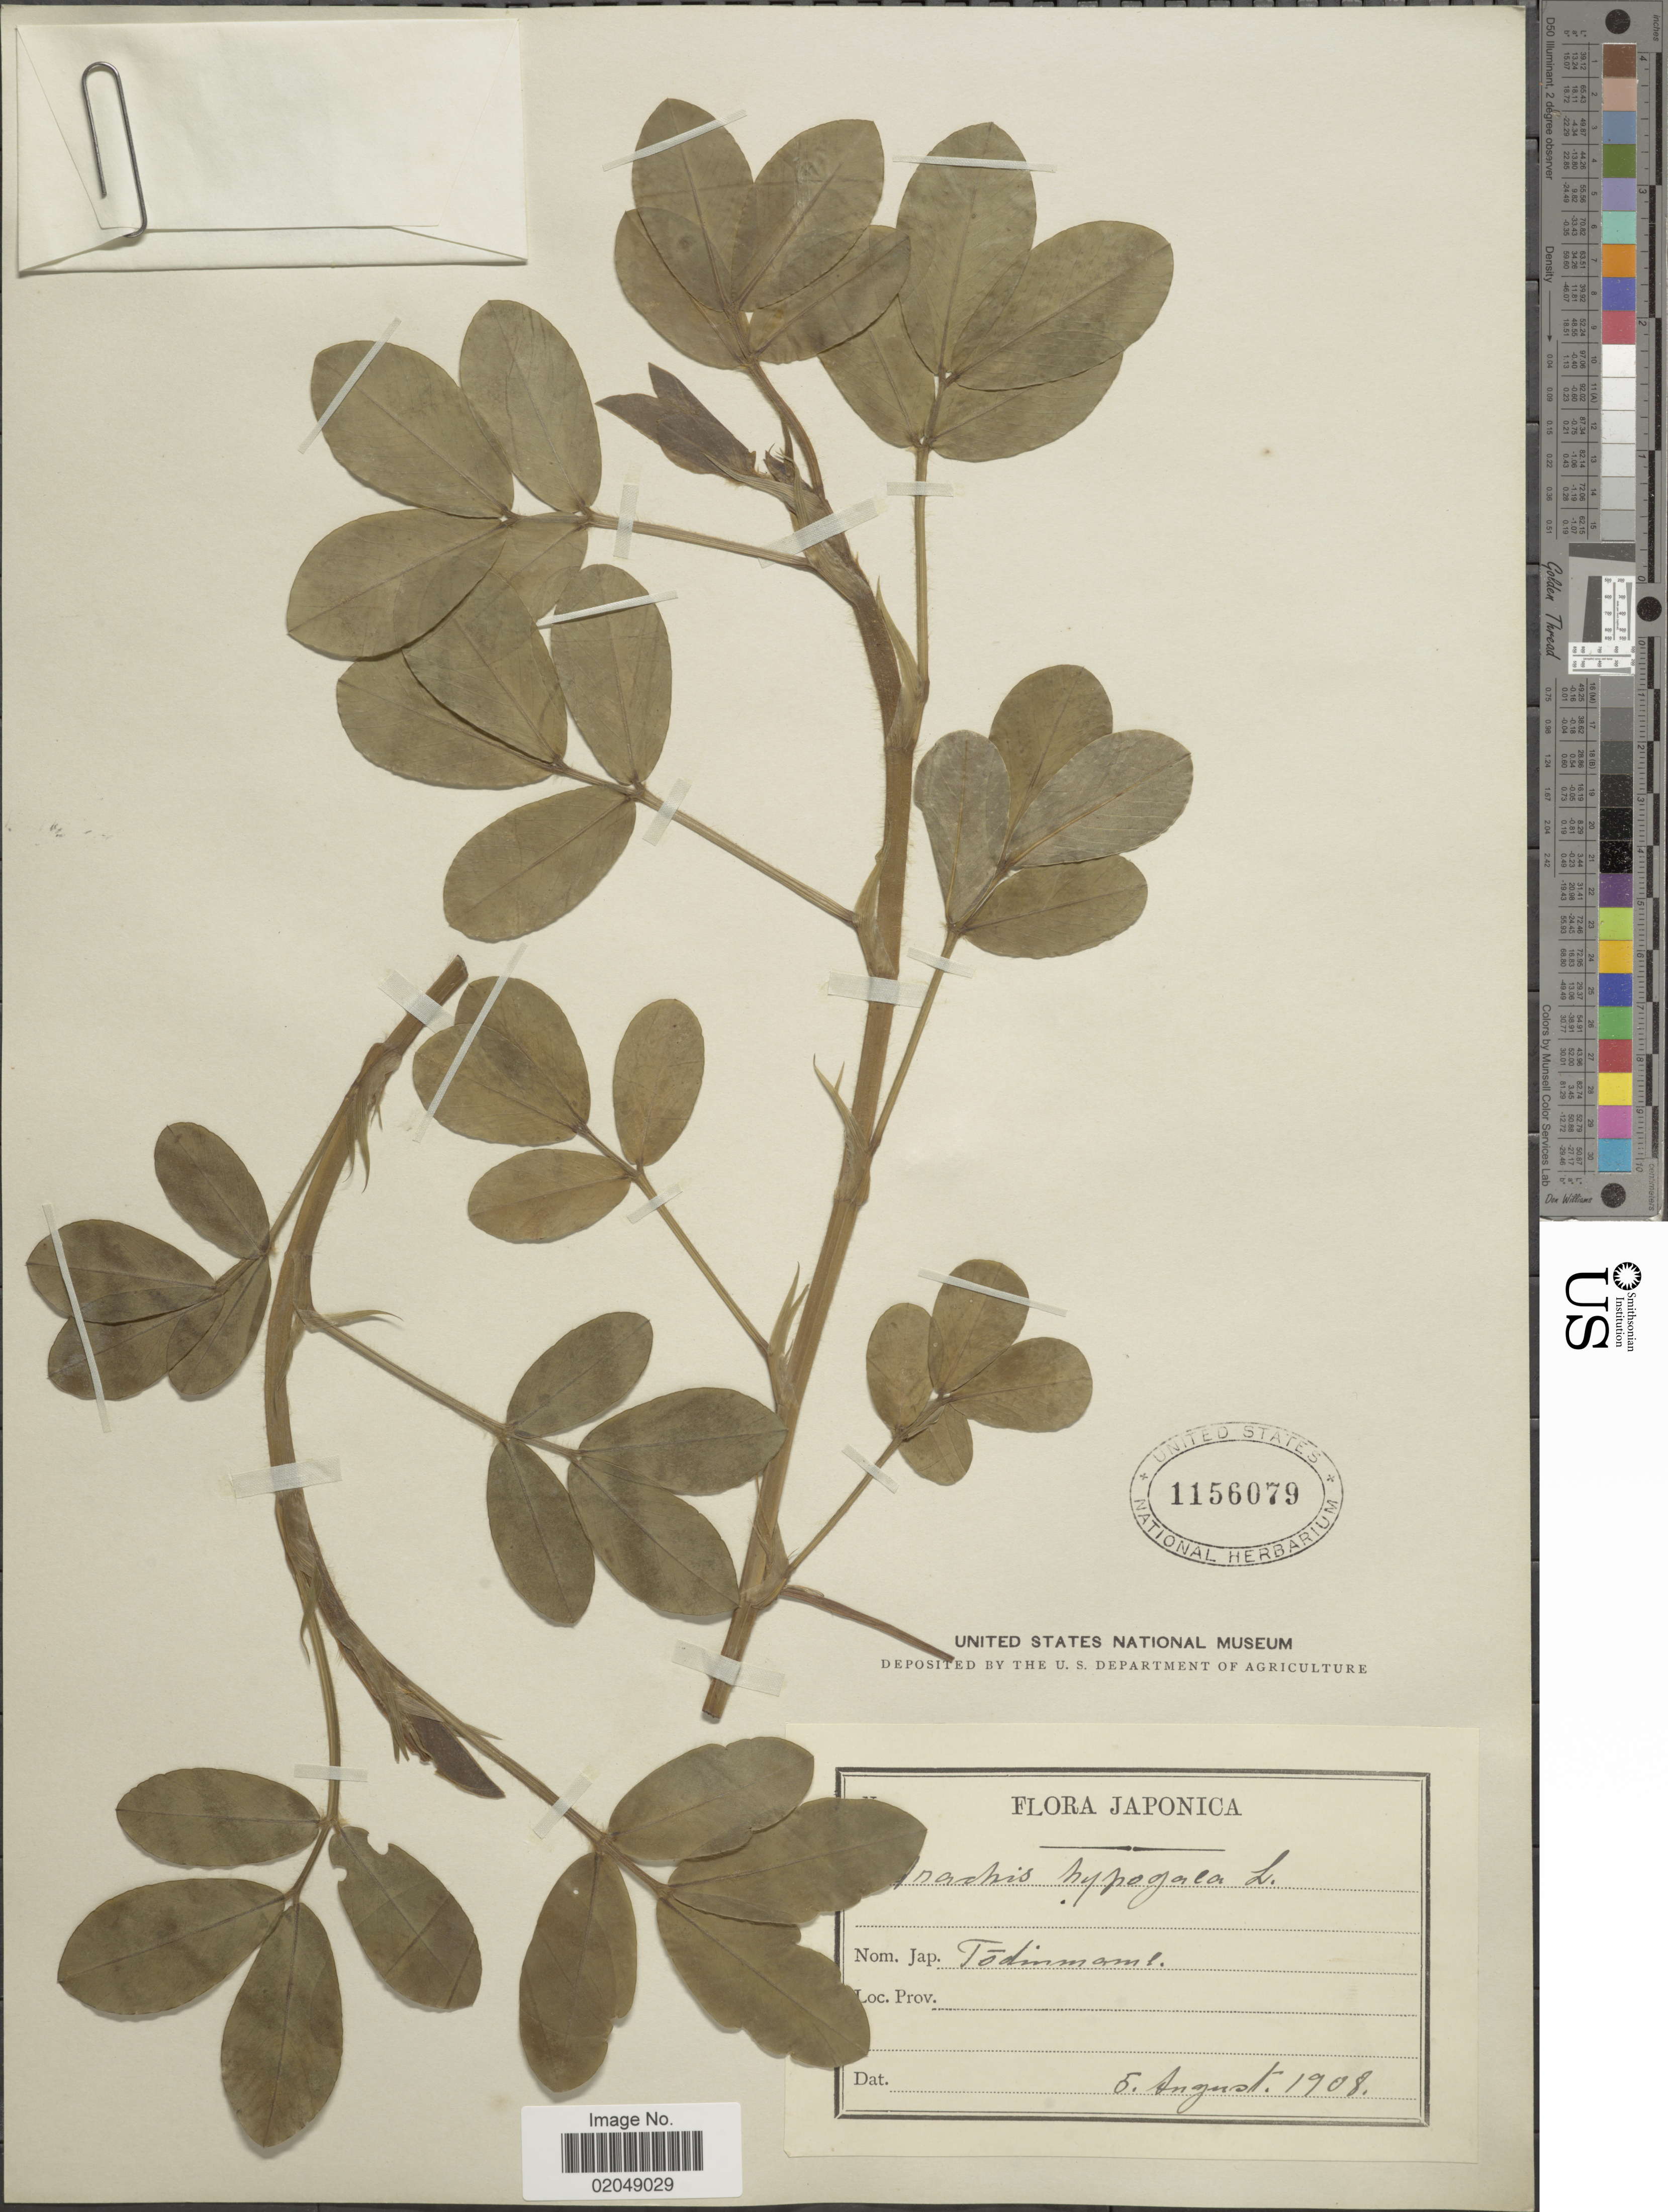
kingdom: Plantae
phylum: Tracheophyta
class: Magnoliopsida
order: Fabales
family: Fabaceae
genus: Arachis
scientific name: Arachis hypogaea subsp. hypogaea var. hirsuta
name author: Köhler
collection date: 1908-08-05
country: Japan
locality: Japan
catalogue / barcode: US 1156079